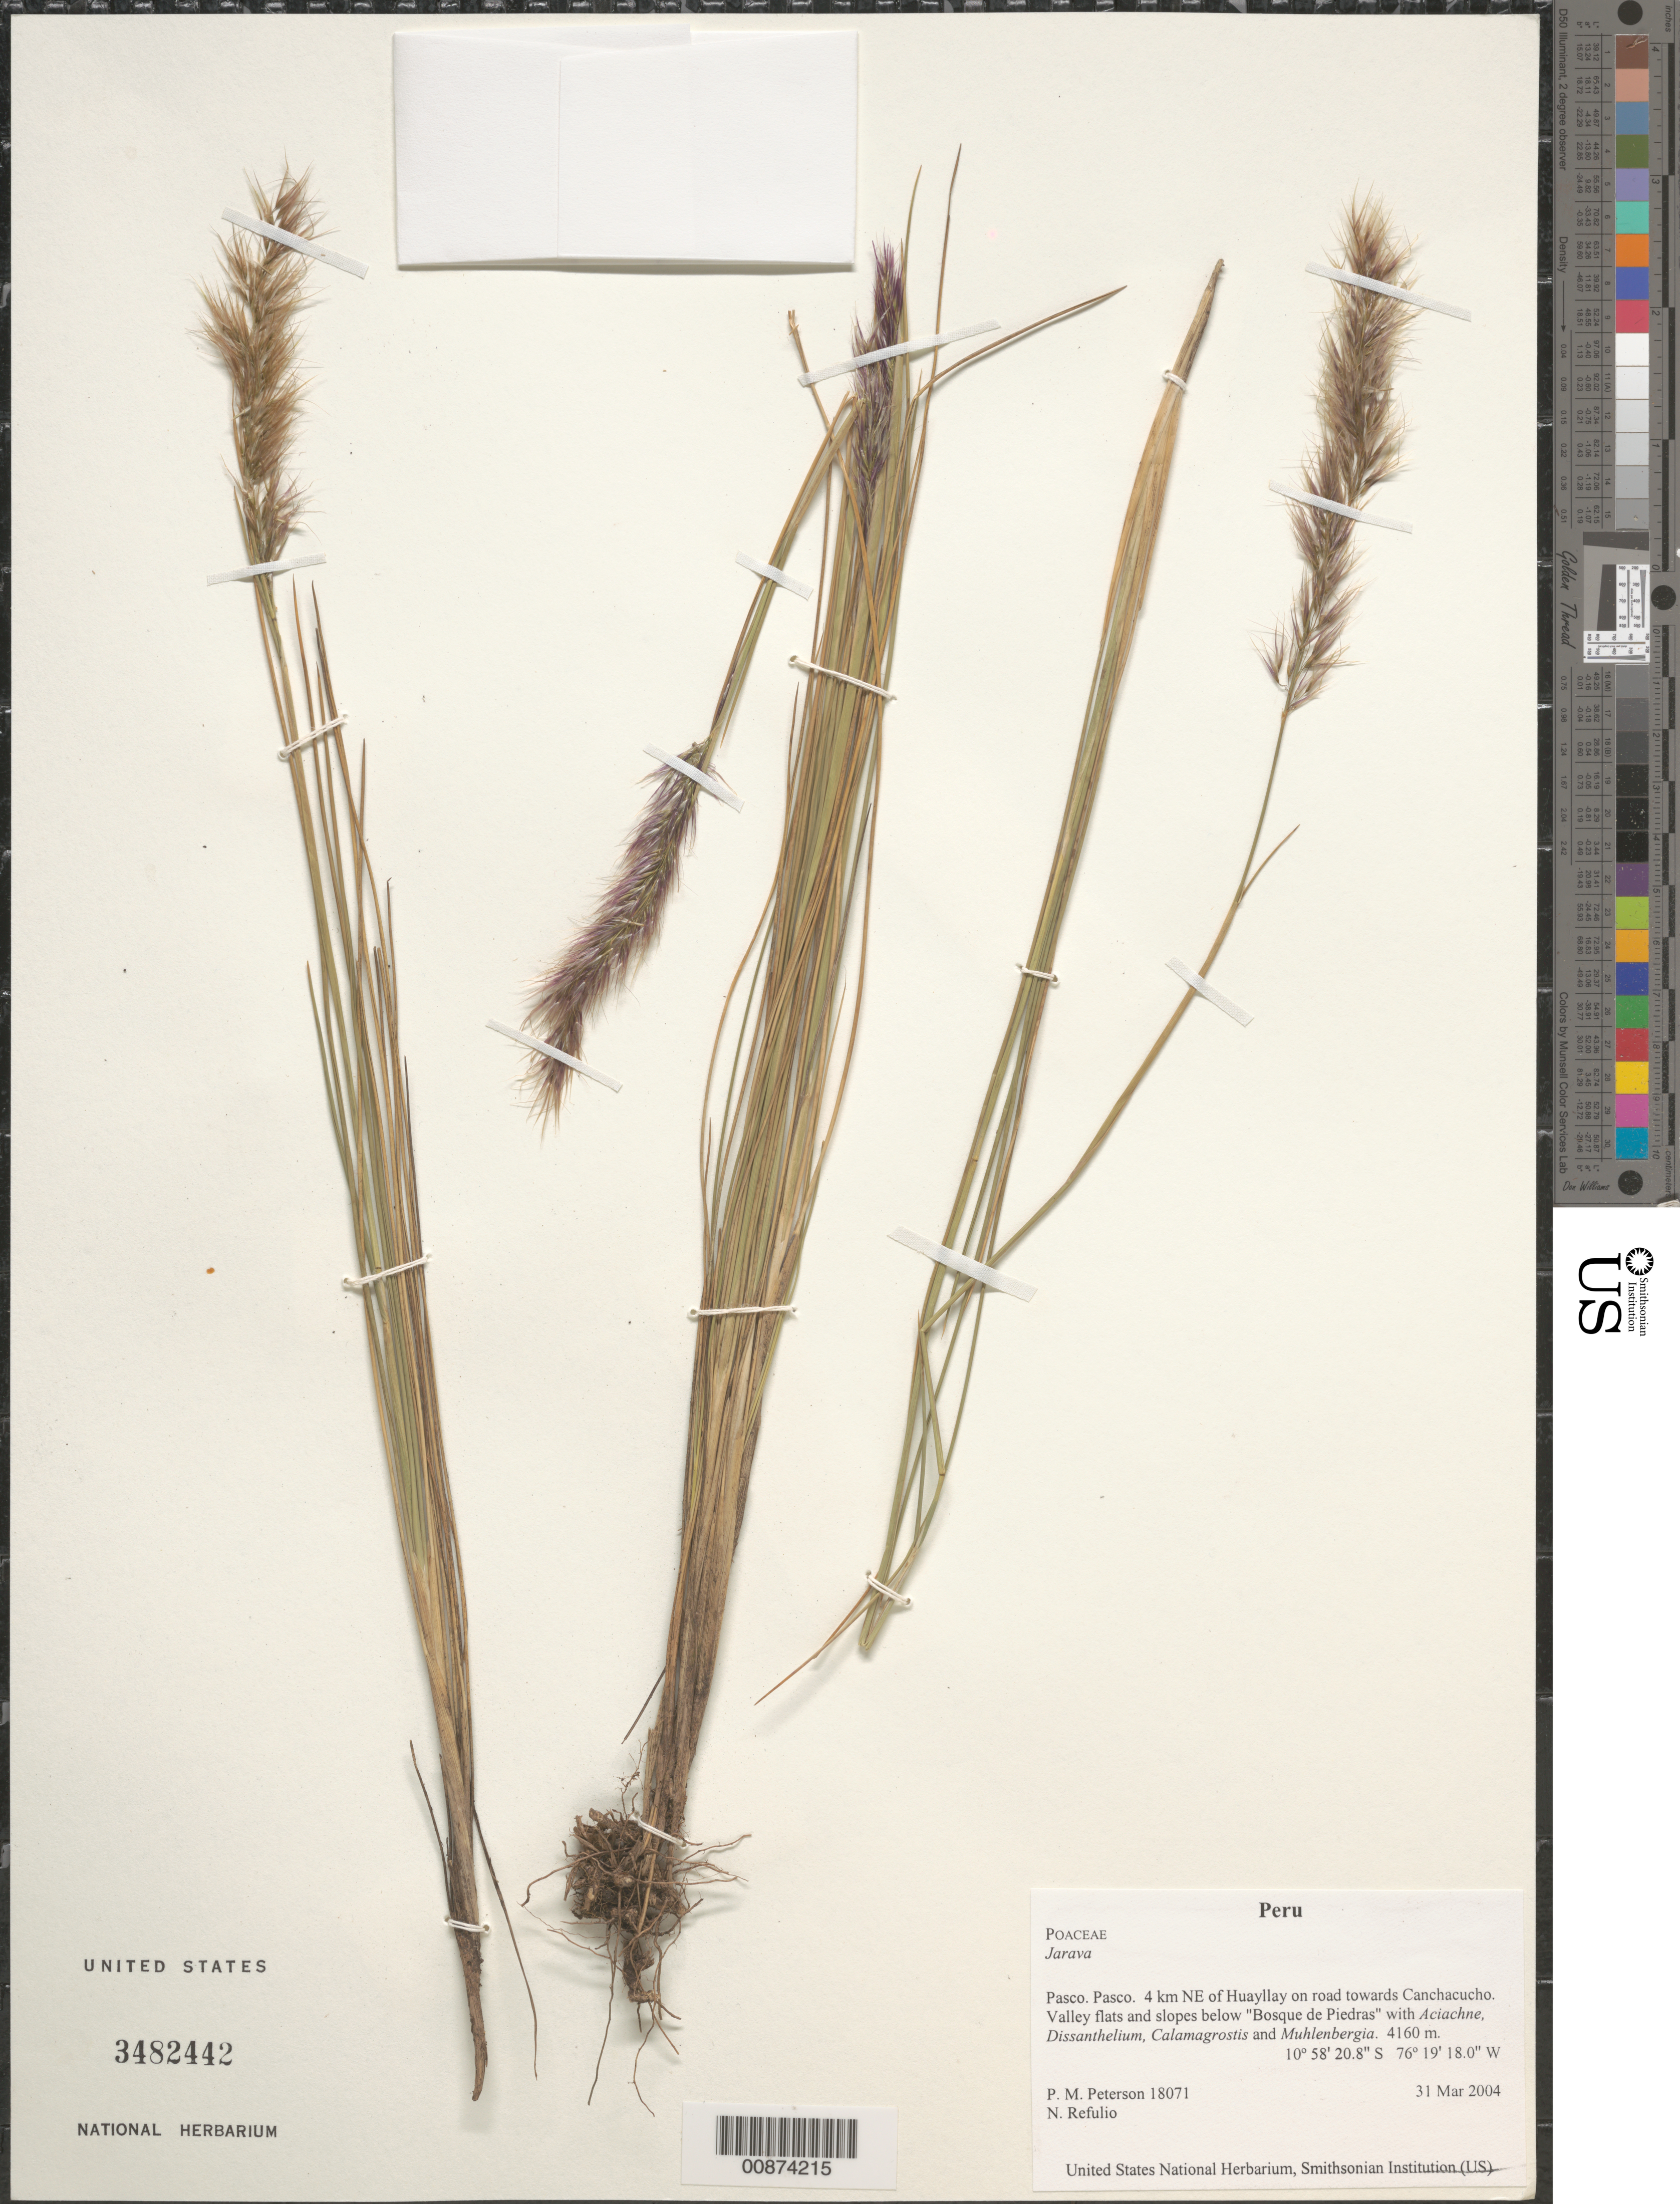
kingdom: Plantae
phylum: Tracheophyta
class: Liliopsida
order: Poales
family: Poaceae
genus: Jarava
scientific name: Jarava sp.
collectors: P. M. Peterson & N. Refulio-Rodríguez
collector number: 18071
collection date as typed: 31 Mar 2004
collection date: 2004-03-31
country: Peru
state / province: Pasco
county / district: Pasco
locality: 4 km NE of Huayllay on road towards Canchacucho. Valley flats and slopes below "Bosque de Piedras" with Aciachne, Dissanthelium, Calamagrostis and Muhlenbergia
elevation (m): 4160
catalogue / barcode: US 3482442